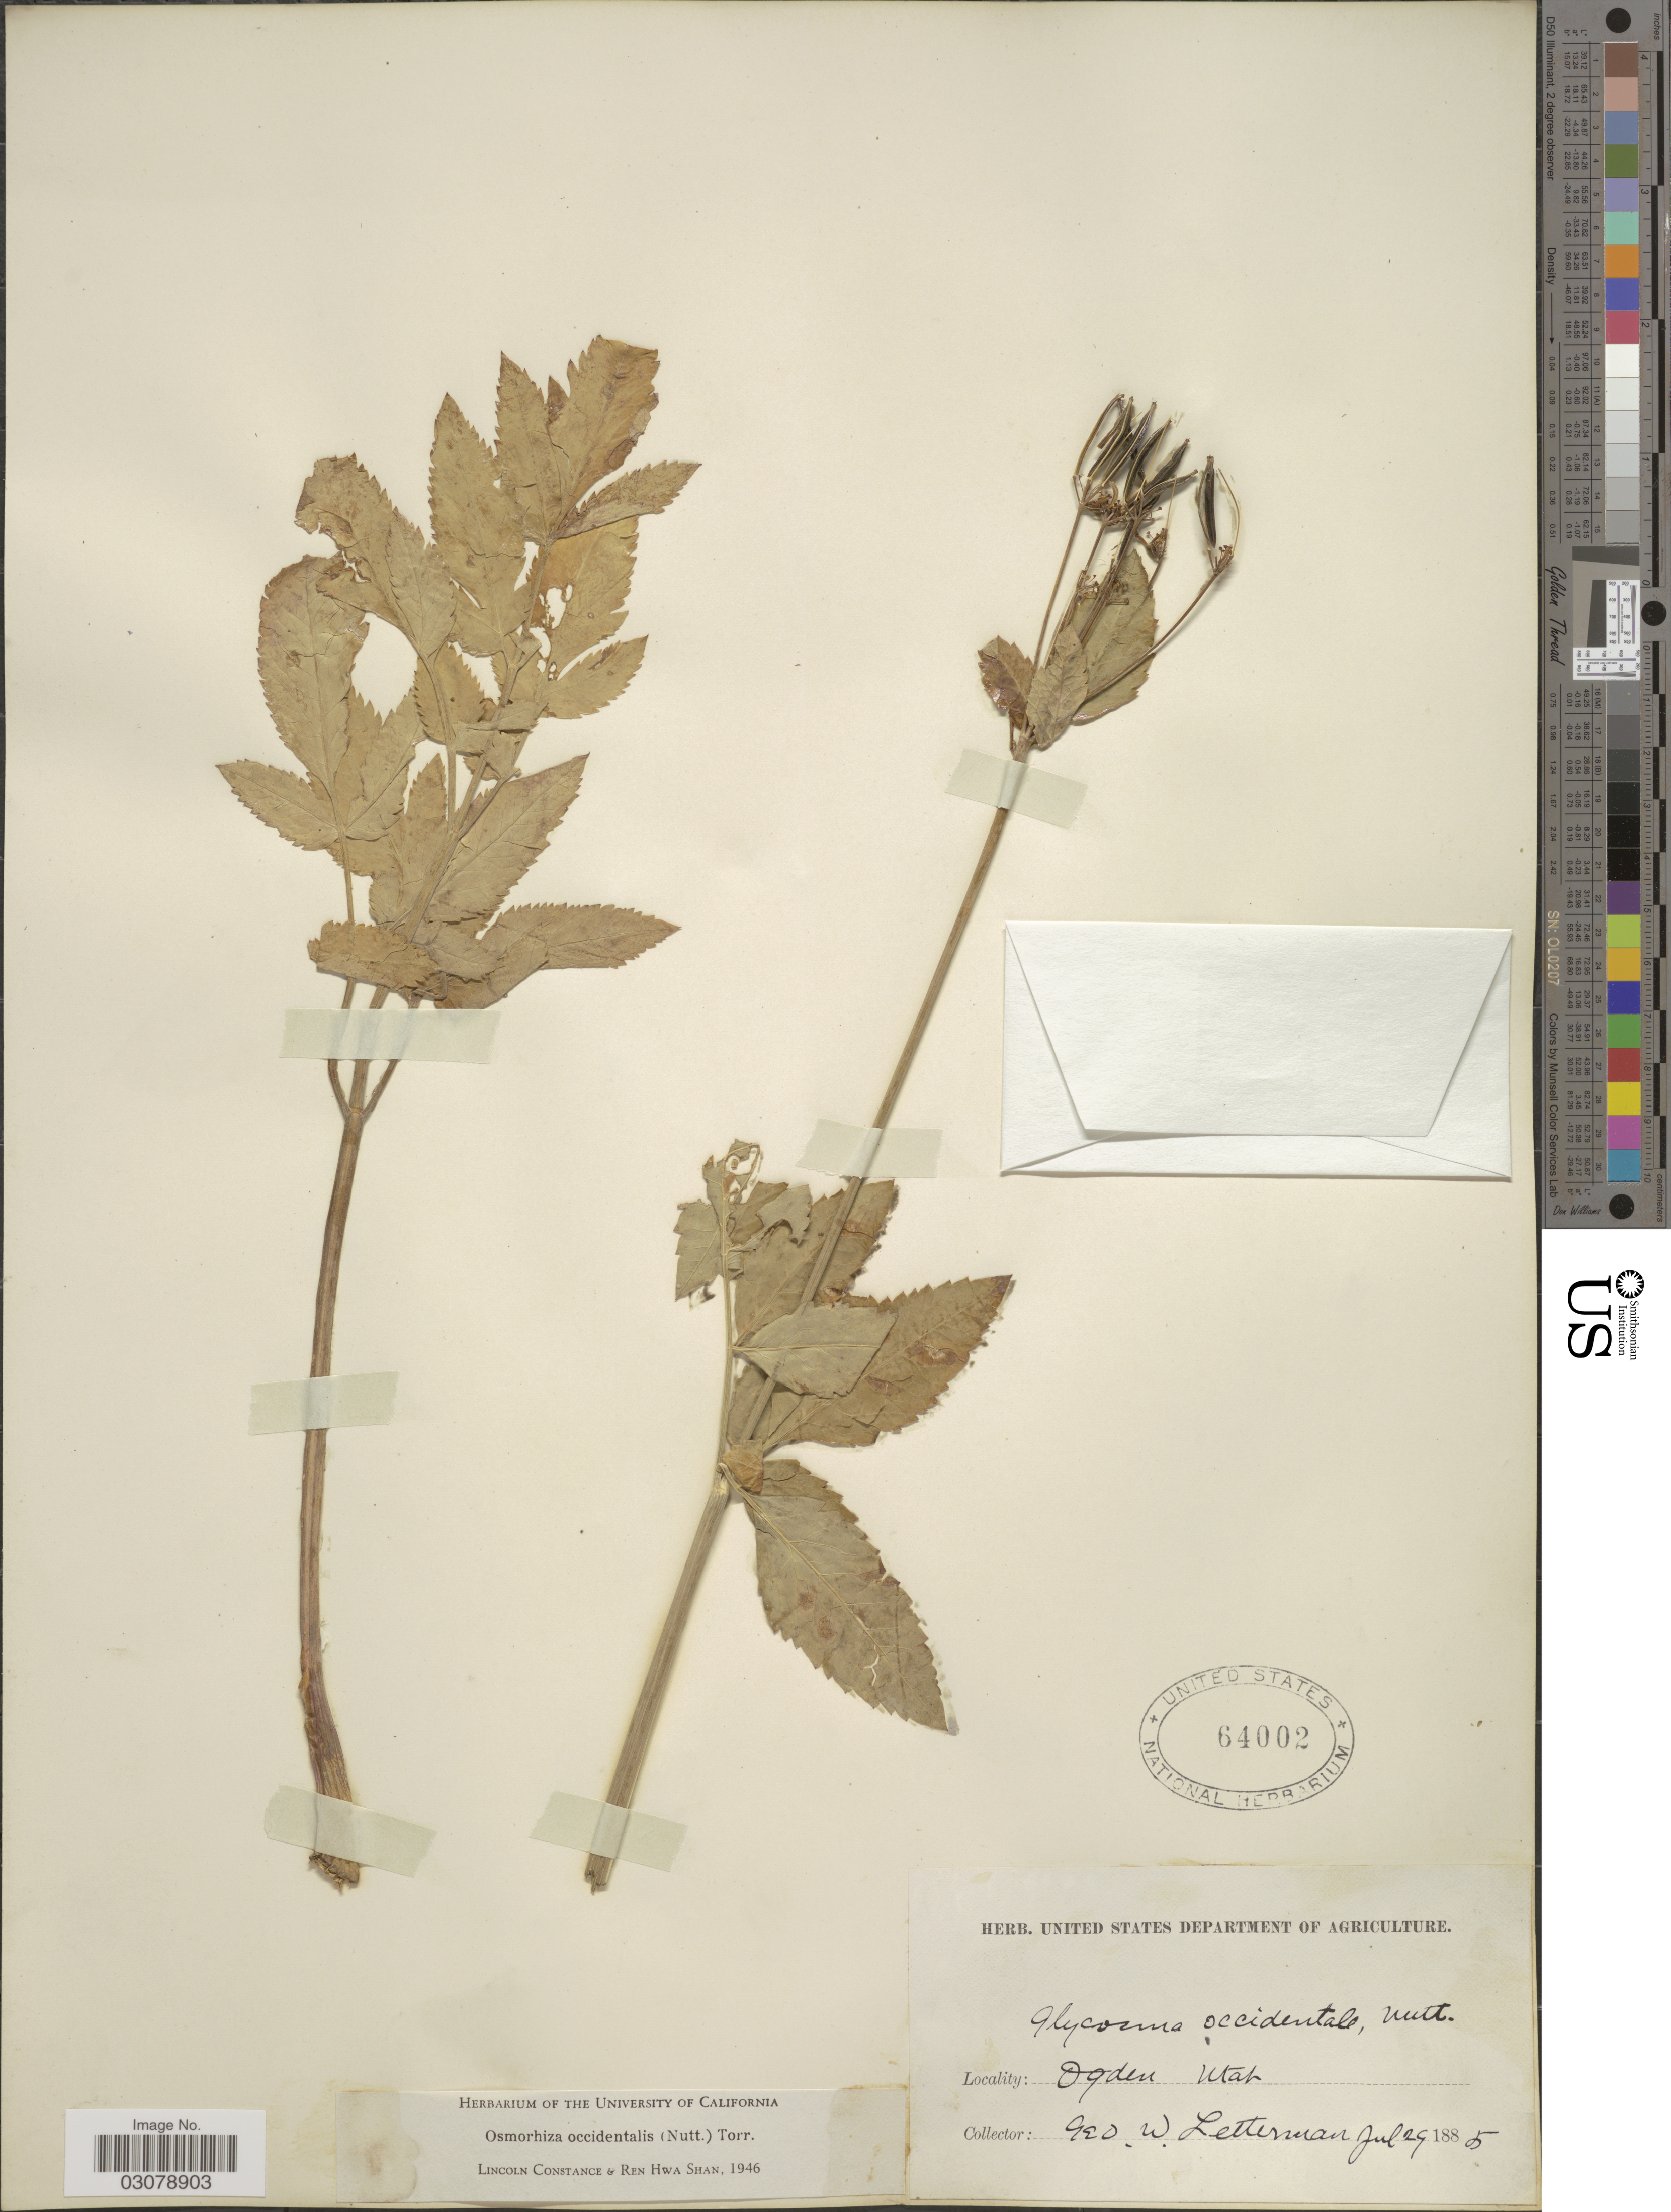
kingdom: Plantae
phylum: Tracheophyta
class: Magnoliopsida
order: Apiales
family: Apiaceae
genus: Osmorhiza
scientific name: Osmorhiza occidentalis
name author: (Nutt.) Torr.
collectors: G. W. Letterman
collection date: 1885-07-29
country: United States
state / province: Utah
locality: Ogden, Utah.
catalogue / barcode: US 64002